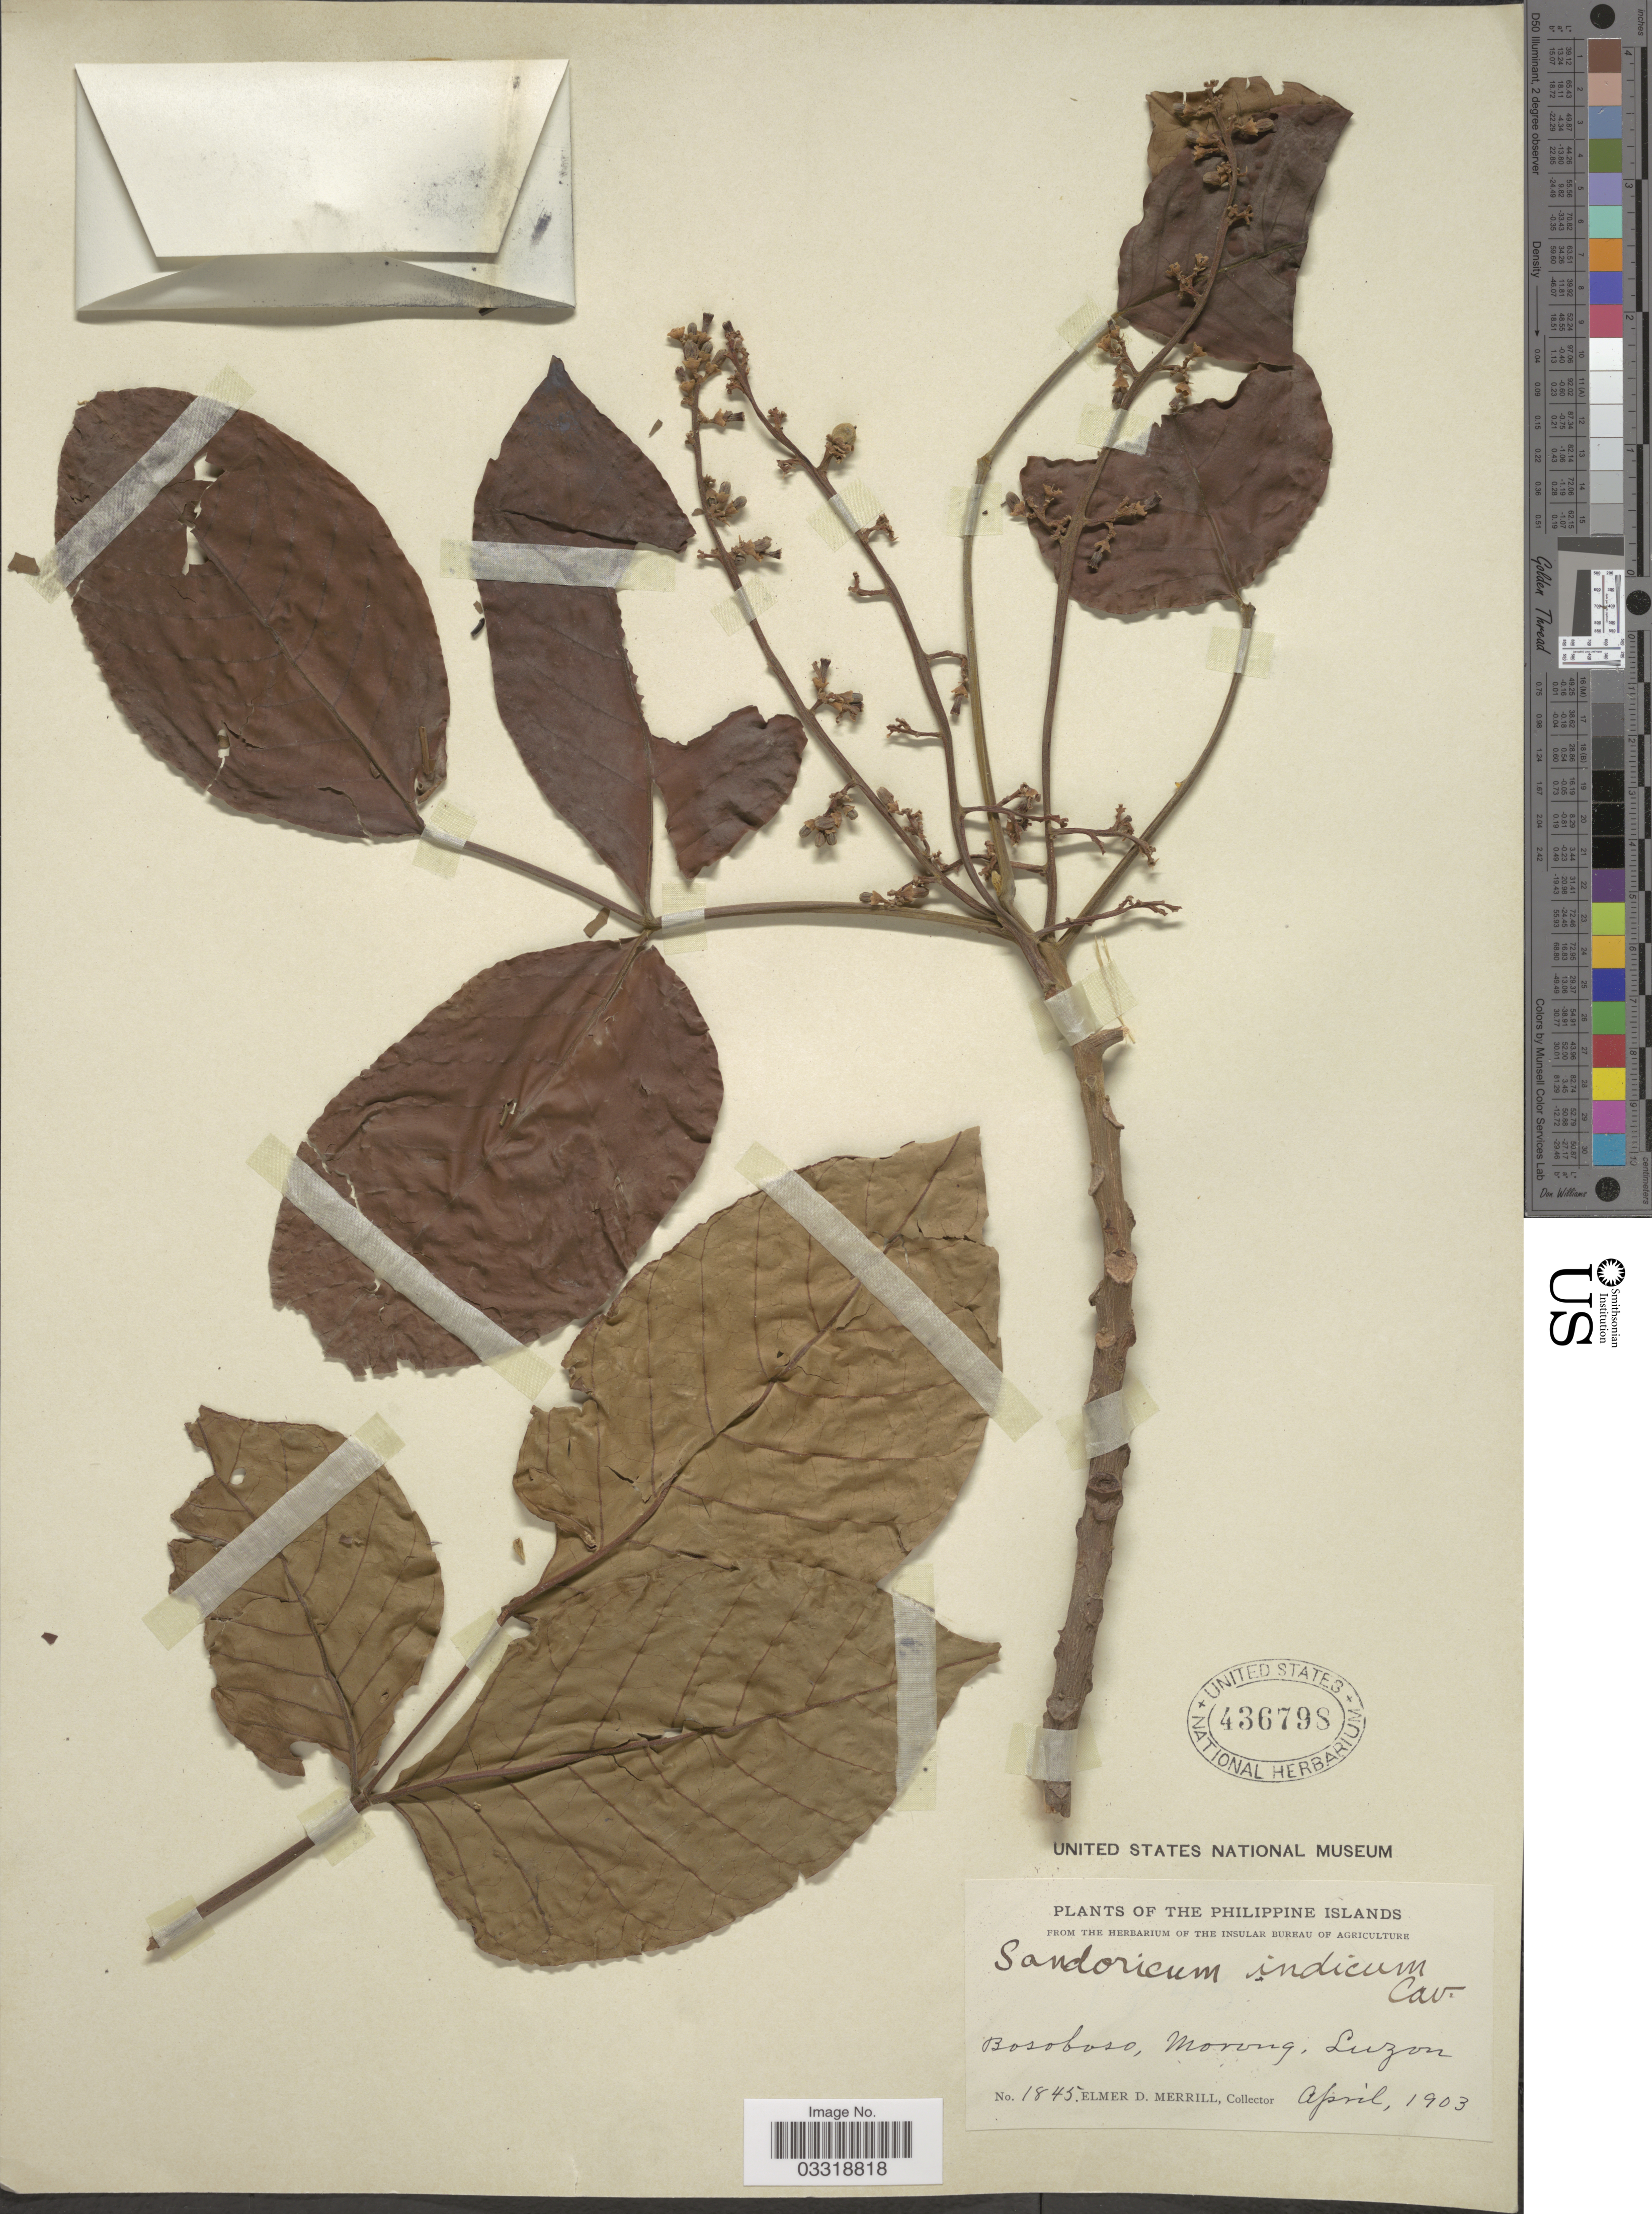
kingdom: Plantae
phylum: Tracheophyta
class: Magnoliopsida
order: Sapindales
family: Meliaceae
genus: Sandoricum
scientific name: Sandoricum koetjape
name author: (Burm. f.) Merr.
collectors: E. D. Merrill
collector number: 1845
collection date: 1903-04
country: Philippines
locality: Bosoboso, Morong, Luzon.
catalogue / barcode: US 436798